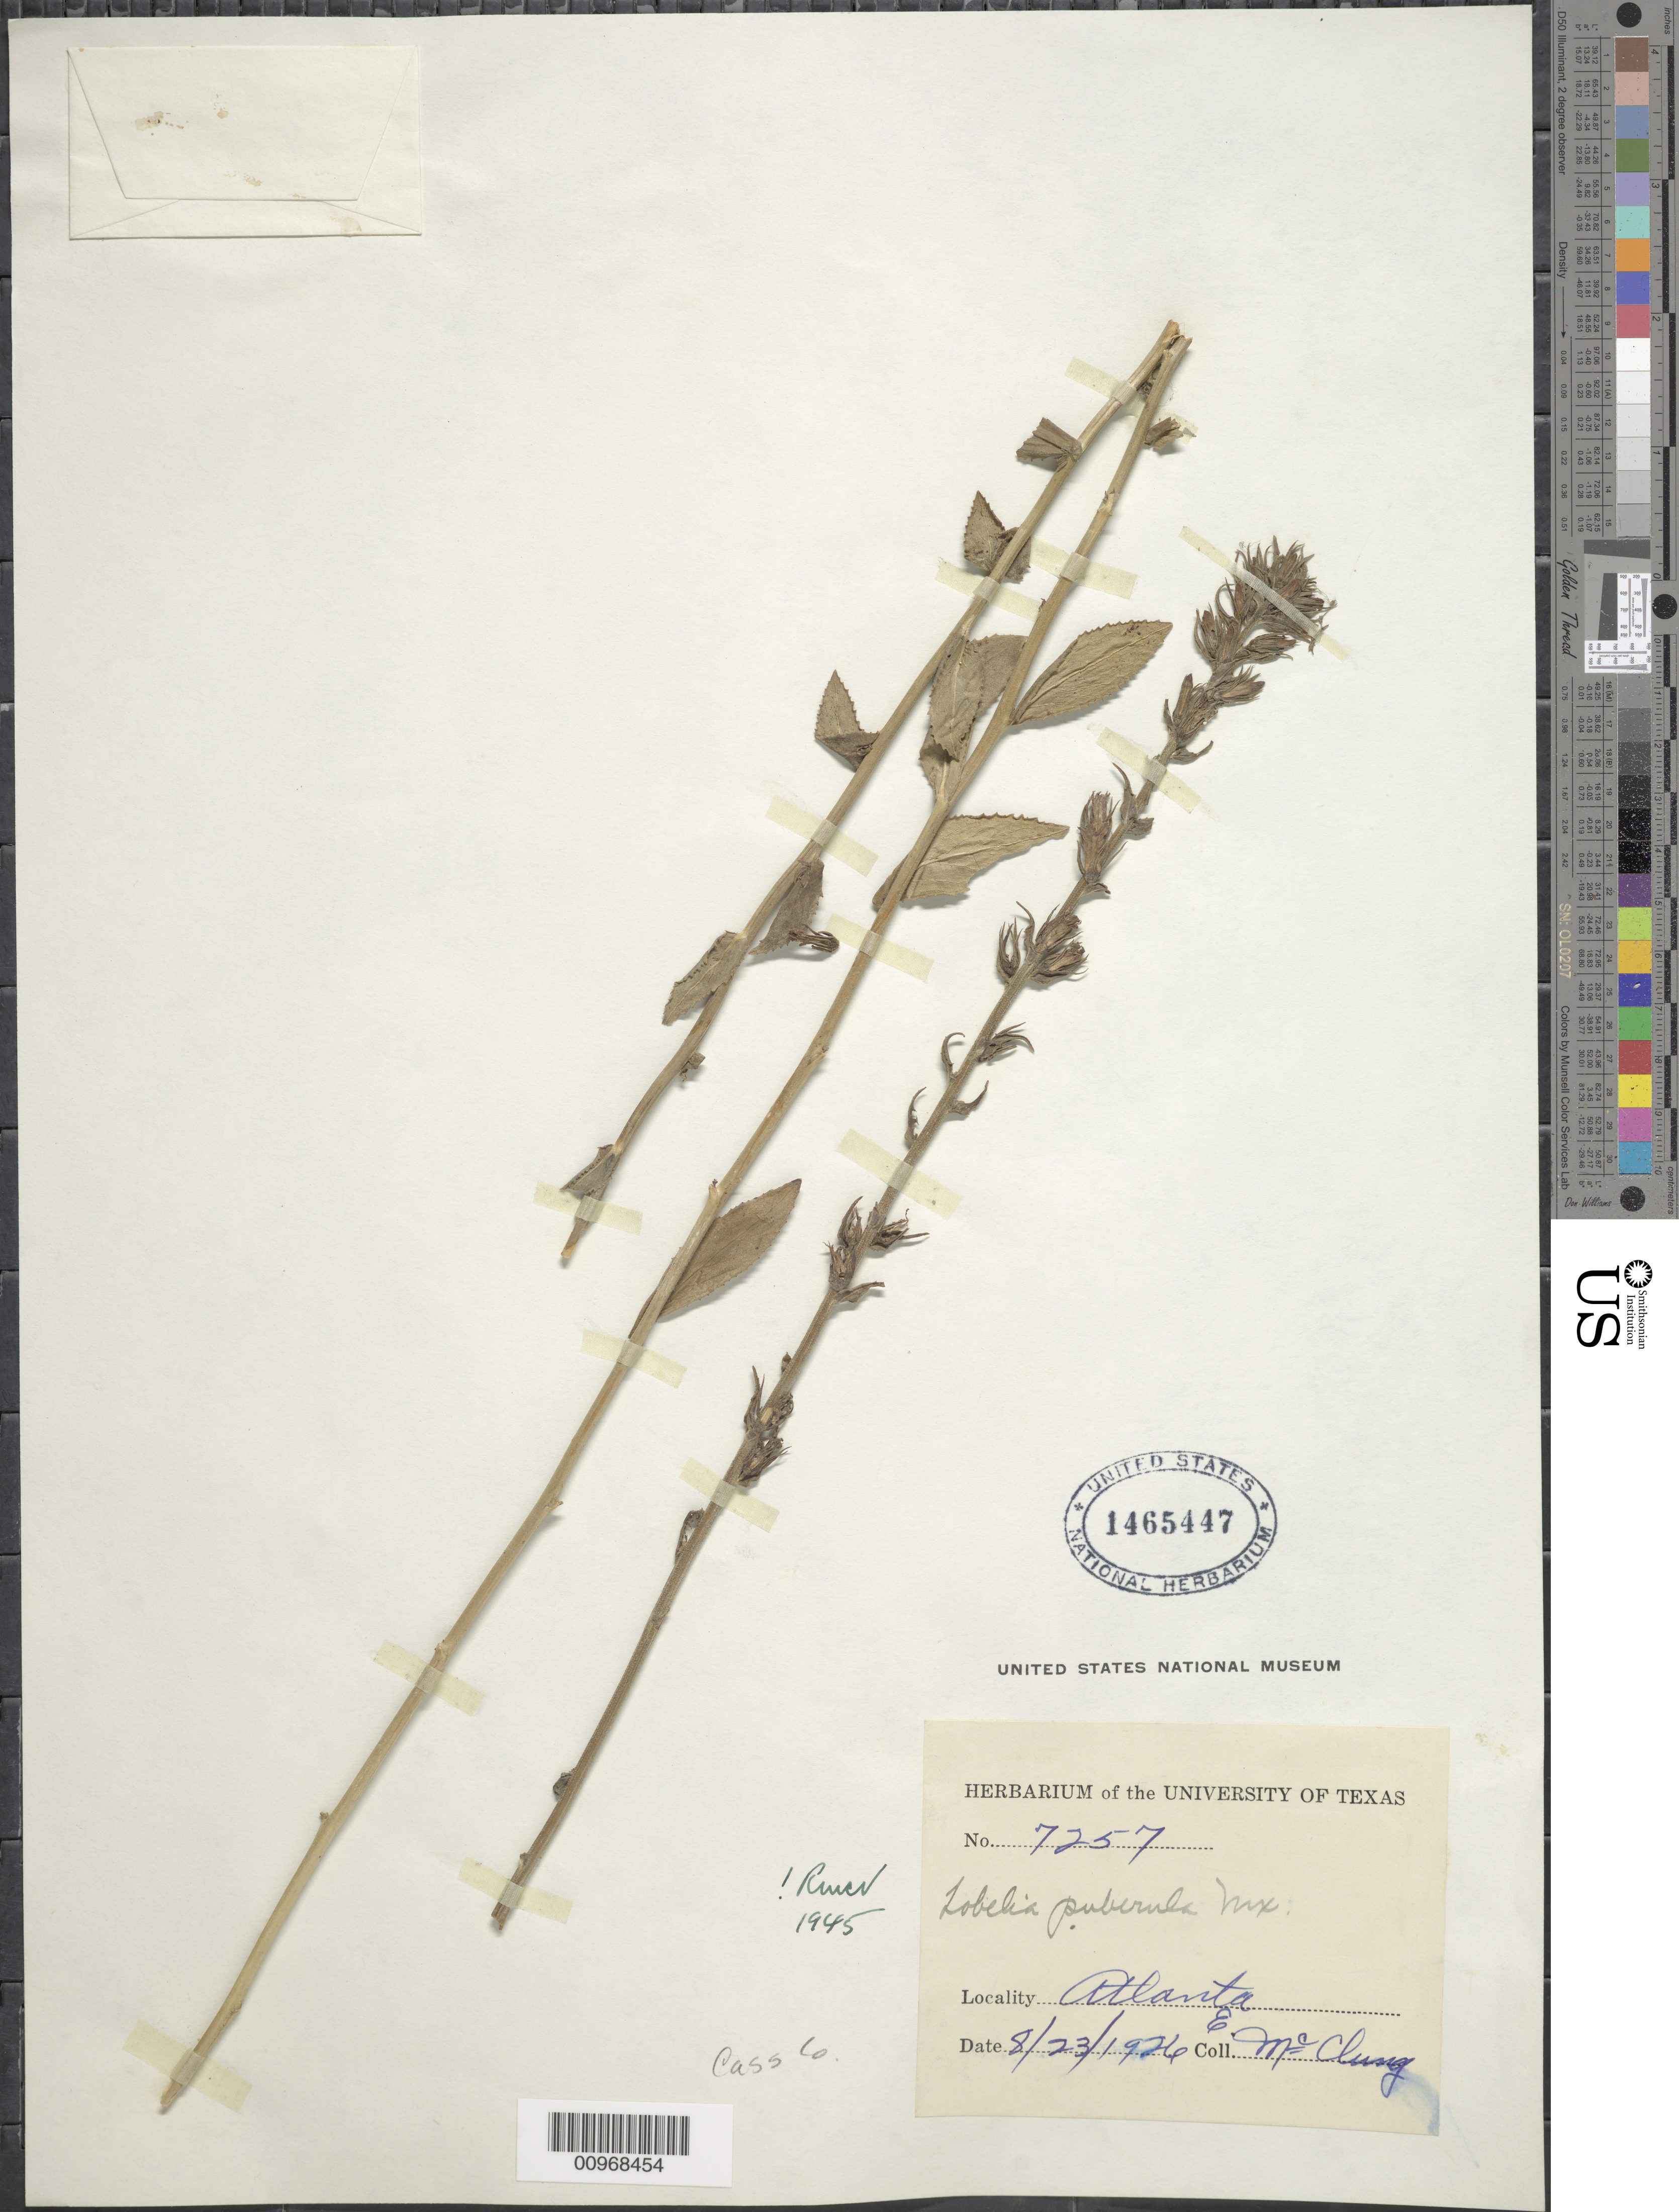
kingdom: Plantae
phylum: Tracheophyta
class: Magnoliopsida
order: Asterales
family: Campanulaceae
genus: Lobelia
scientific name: Lobelia puberula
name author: Michx.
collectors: E. Mcclung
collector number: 7257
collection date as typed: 23 Aug 1926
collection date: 1926-08-23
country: United States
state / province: Georgia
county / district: Fulton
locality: Atlanta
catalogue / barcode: US 1465447